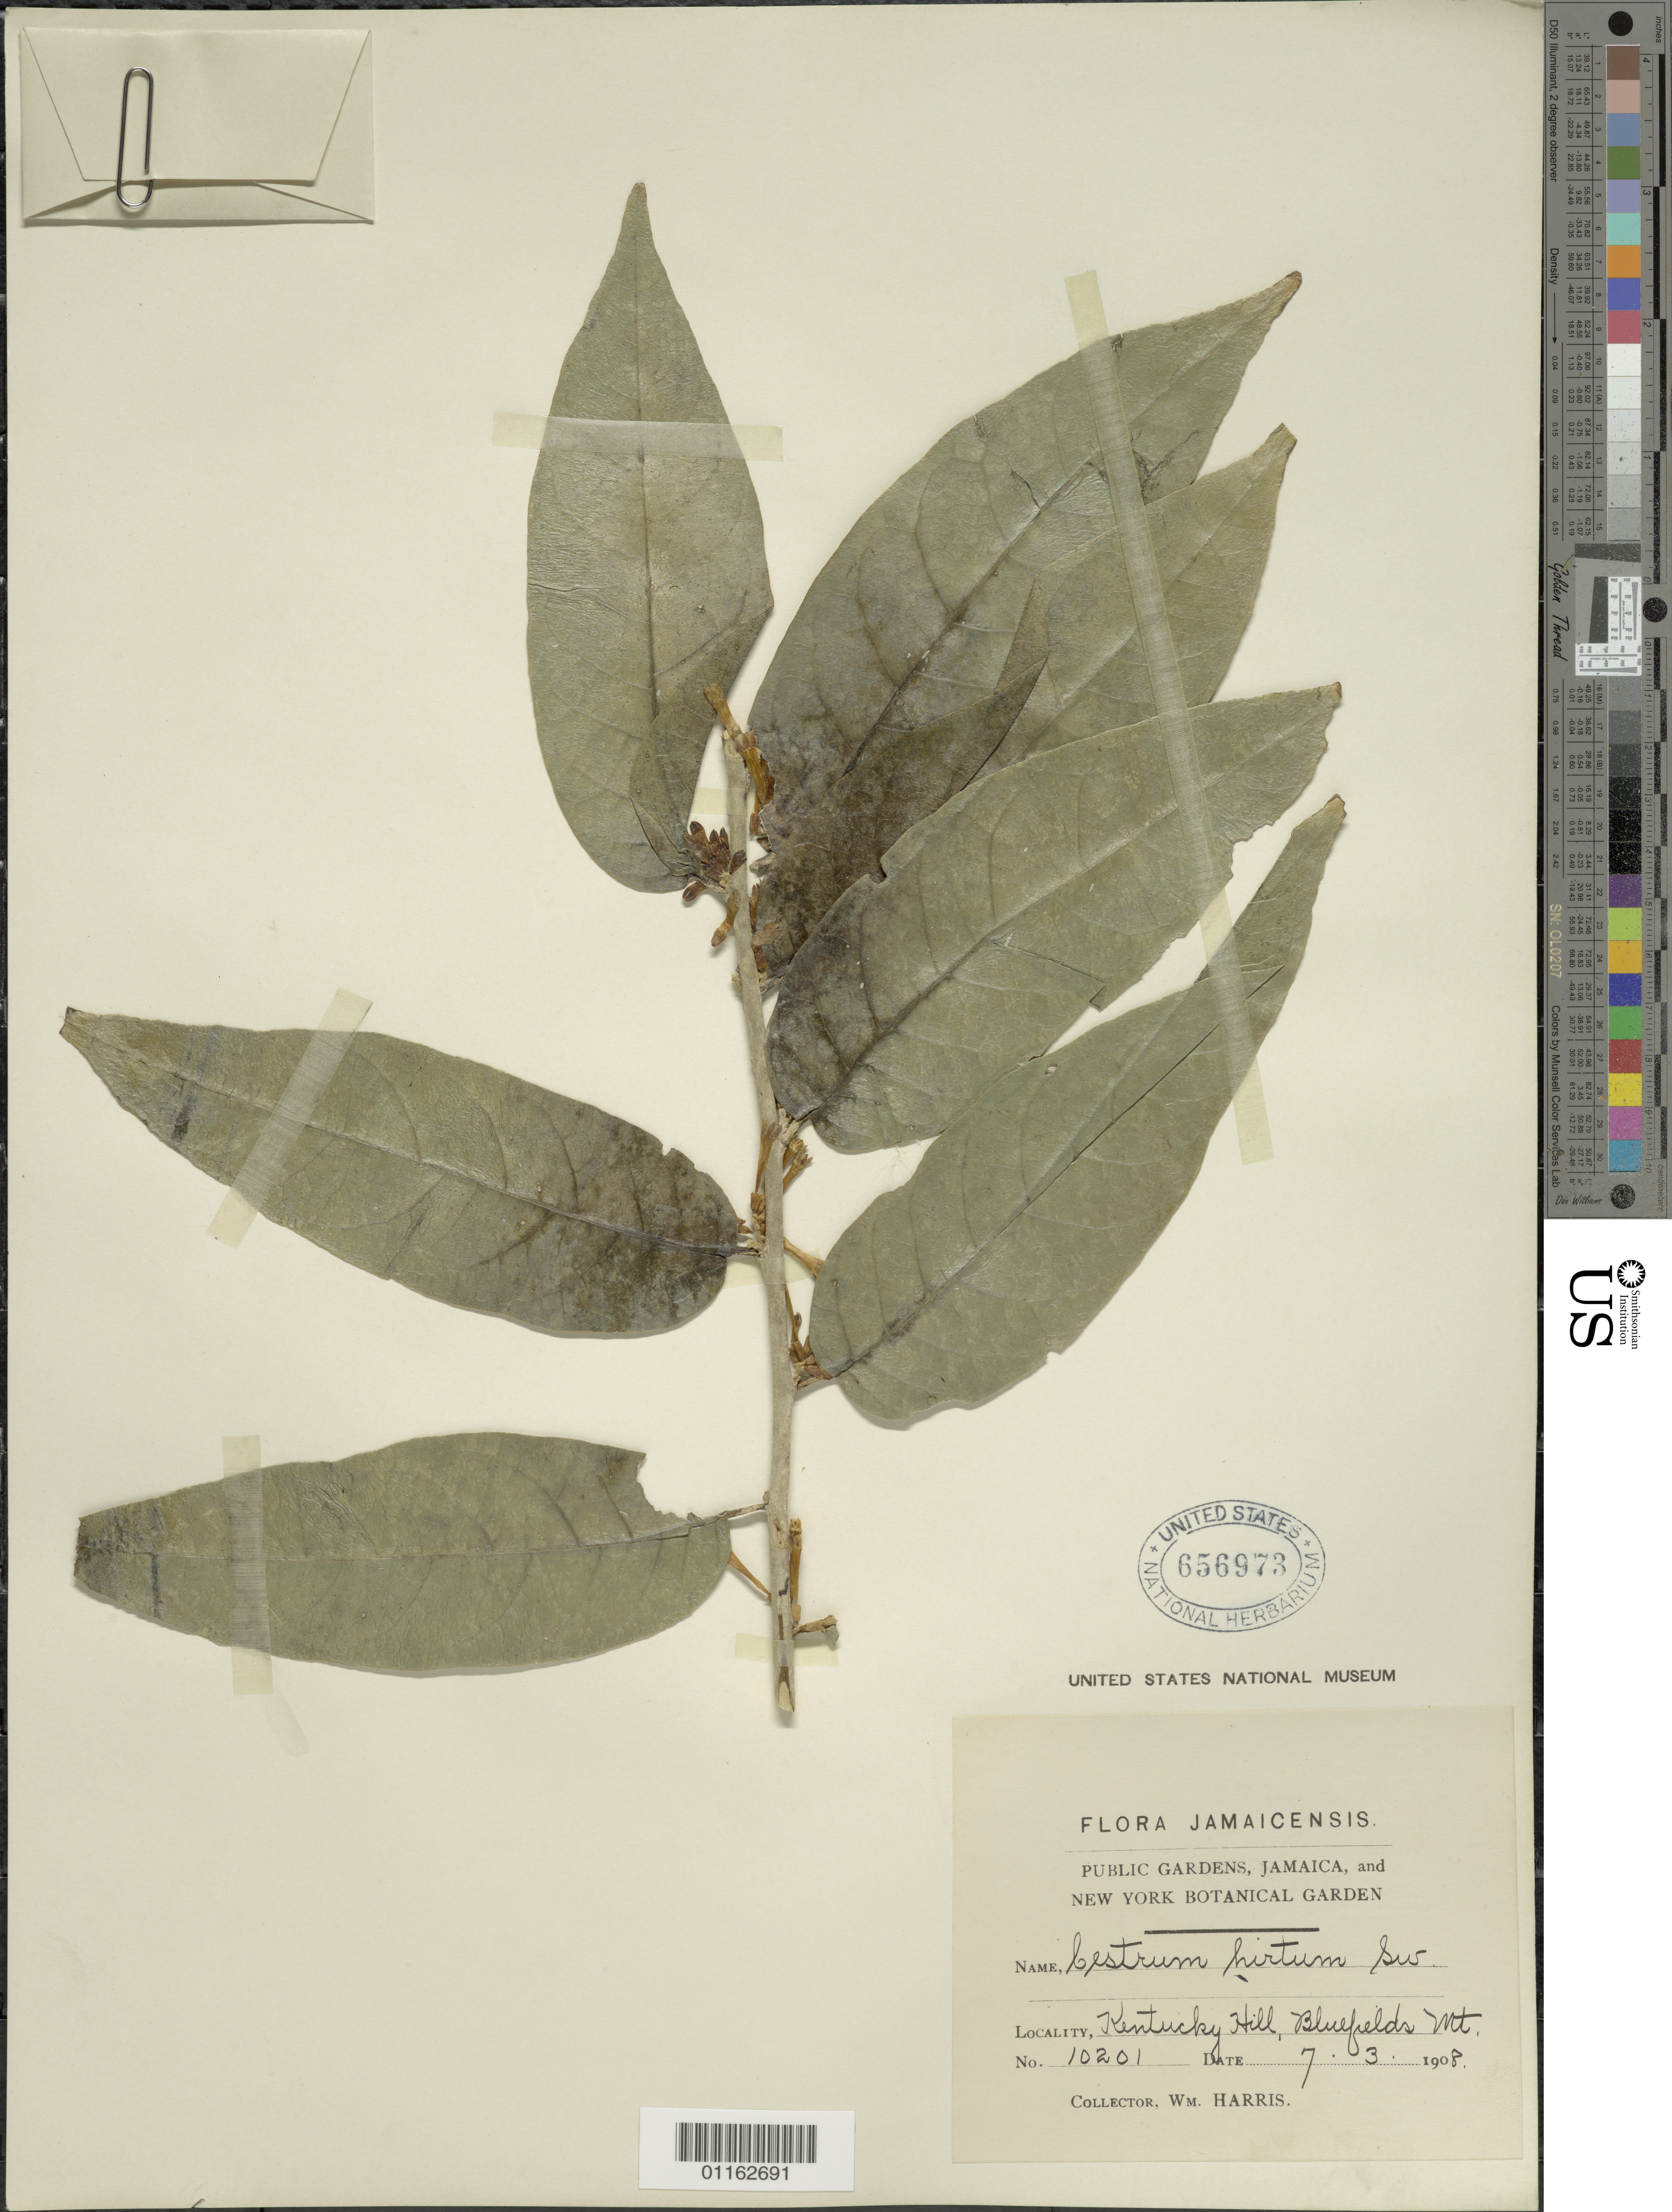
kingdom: Plantae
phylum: Tracheophyta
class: Magnoliopsida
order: Solanales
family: Solanaceae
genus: Cestrum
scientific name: Cestrum hirtum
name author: Sw.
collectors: W. Harris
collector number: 10201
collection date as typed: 07 Mar 1908 or 03 Jul 1908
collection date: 1908-03-07 or 1908-07-03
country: Jamaica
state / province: Westmoreland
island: Jamaica I.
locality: Kentucky Hill, Bluefields Mountain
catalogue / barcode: US 656973